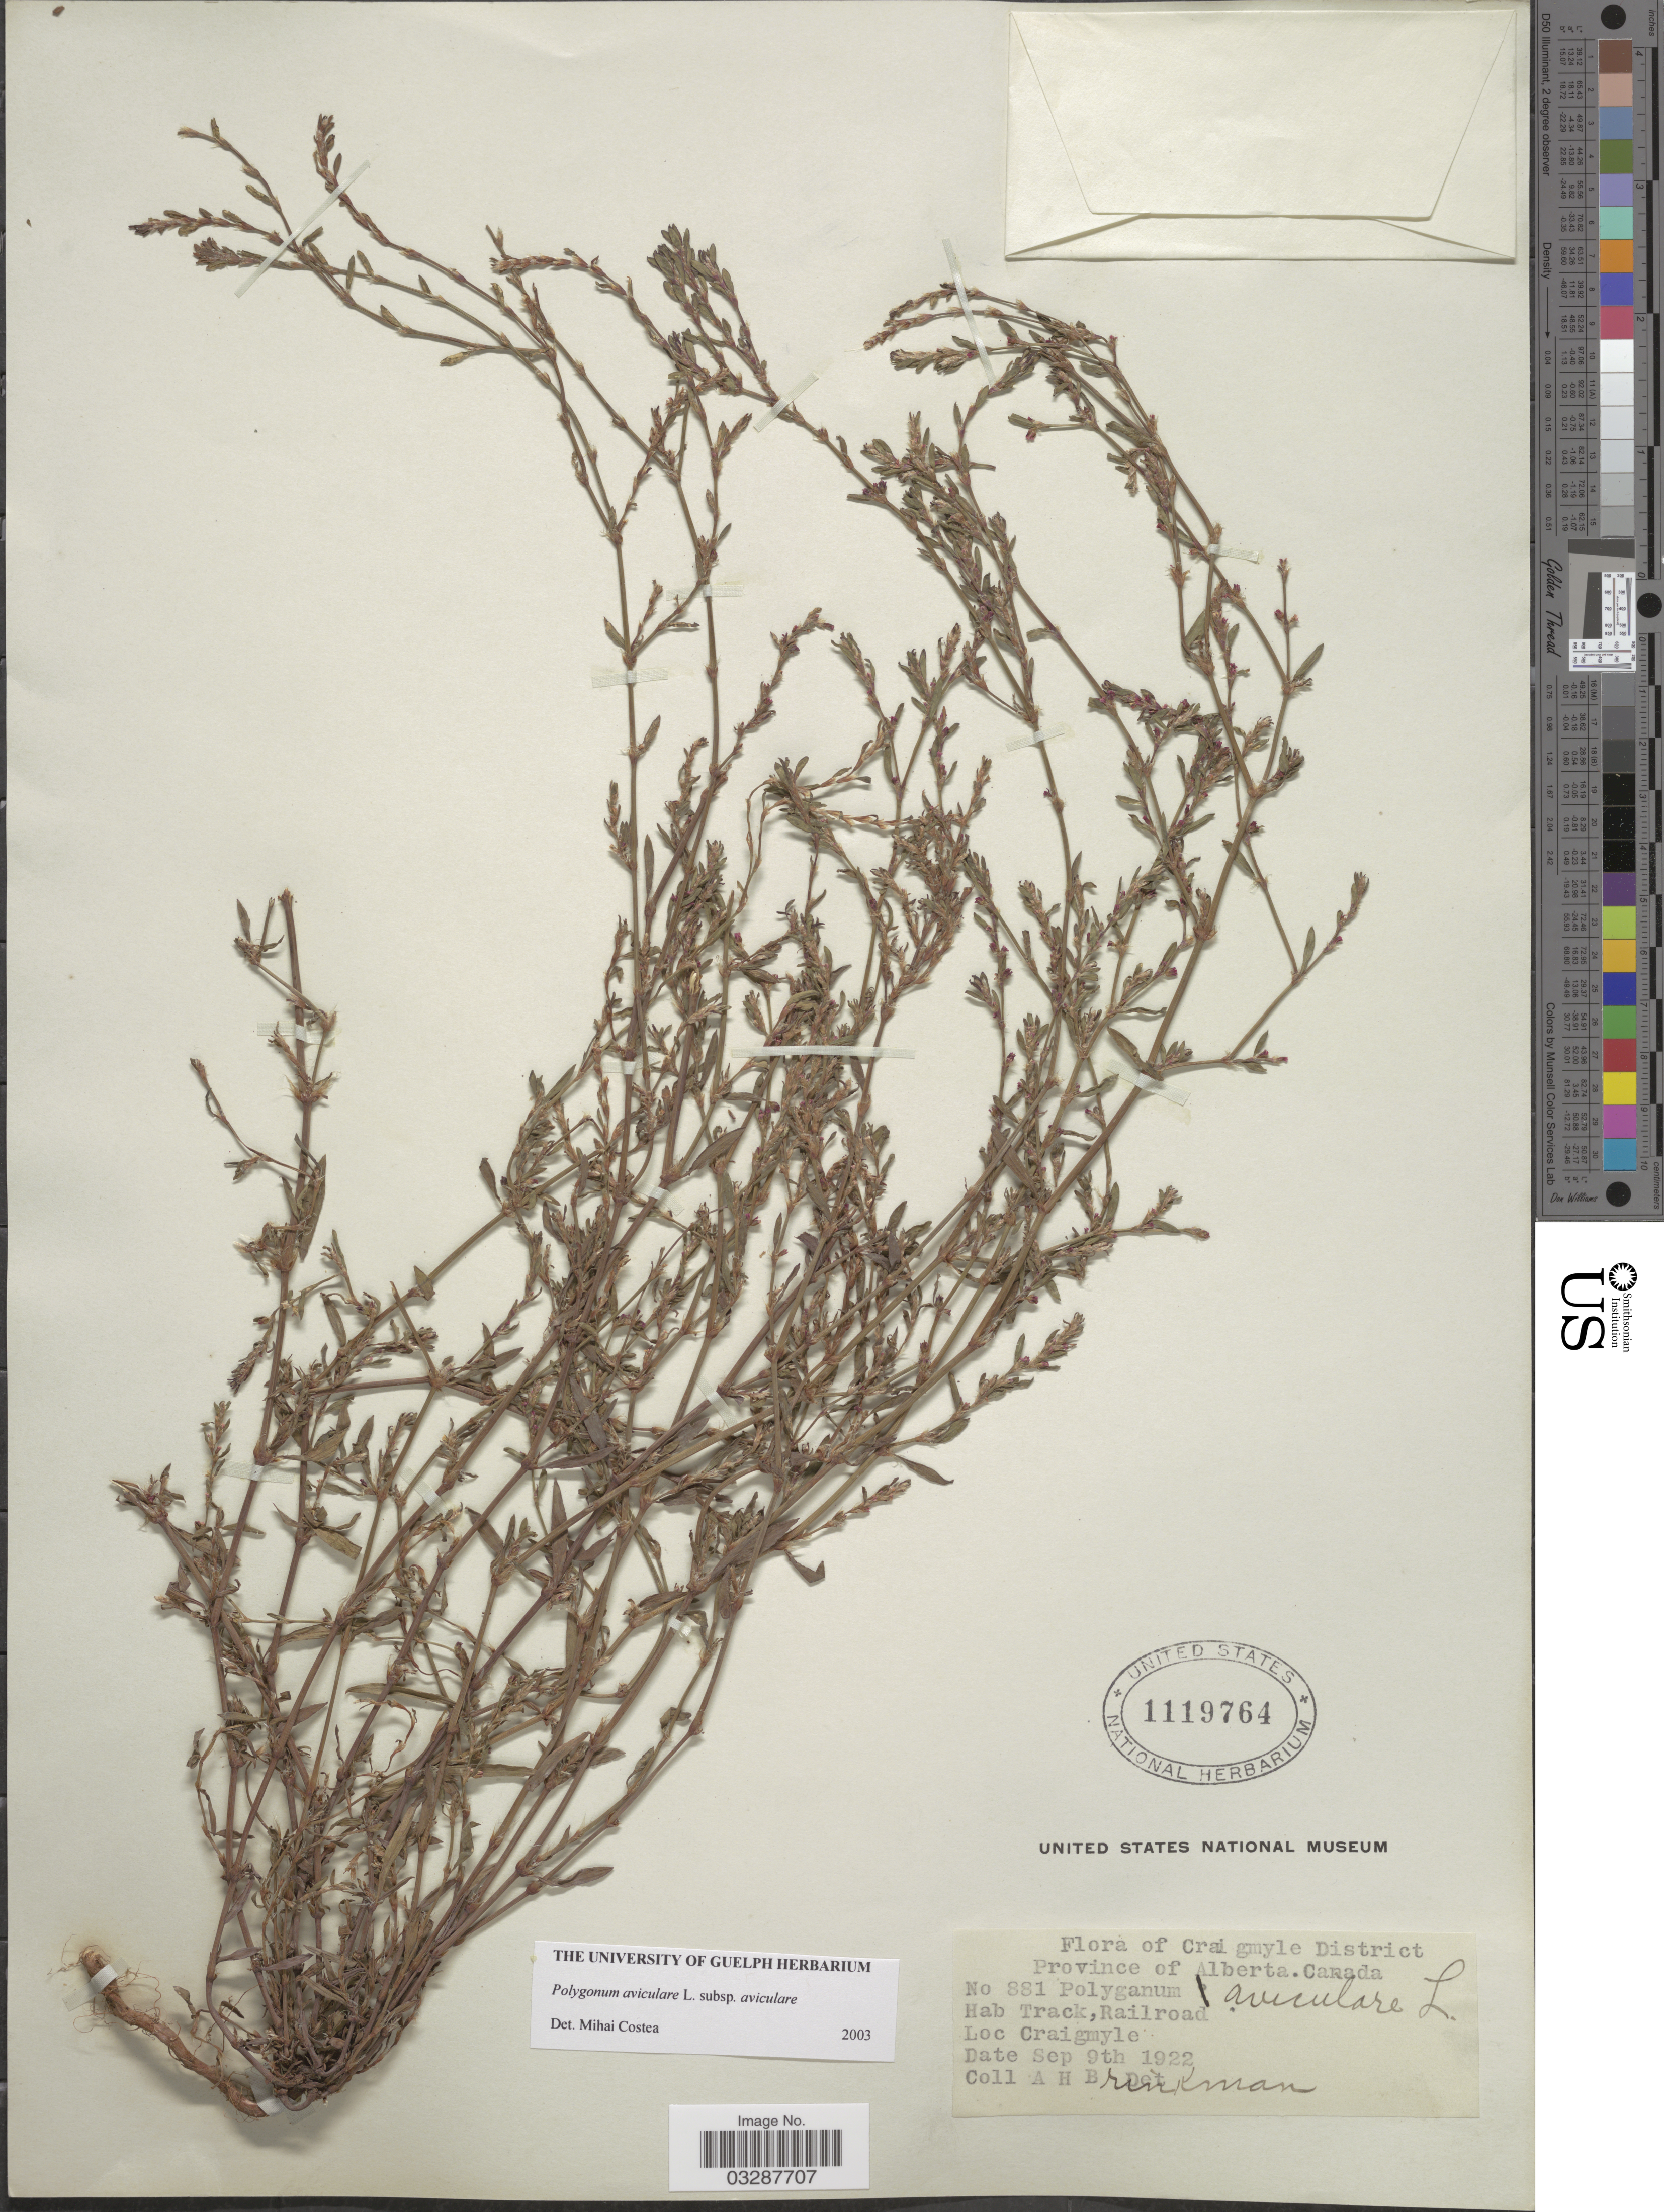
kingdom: Plantae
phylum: Tracheophyta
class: Magnoliopsida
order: Caryophyllales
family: Polygonaceae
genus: Polygonum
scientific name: Polygonum aviculare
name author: L.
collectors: A. Brinkman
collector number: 881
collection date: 1922-09-09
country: Canada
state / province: Alberta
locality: Craigmyle District. Province of Alberta. Track, Railroad. Craigmyle.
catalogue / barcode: US 1119764